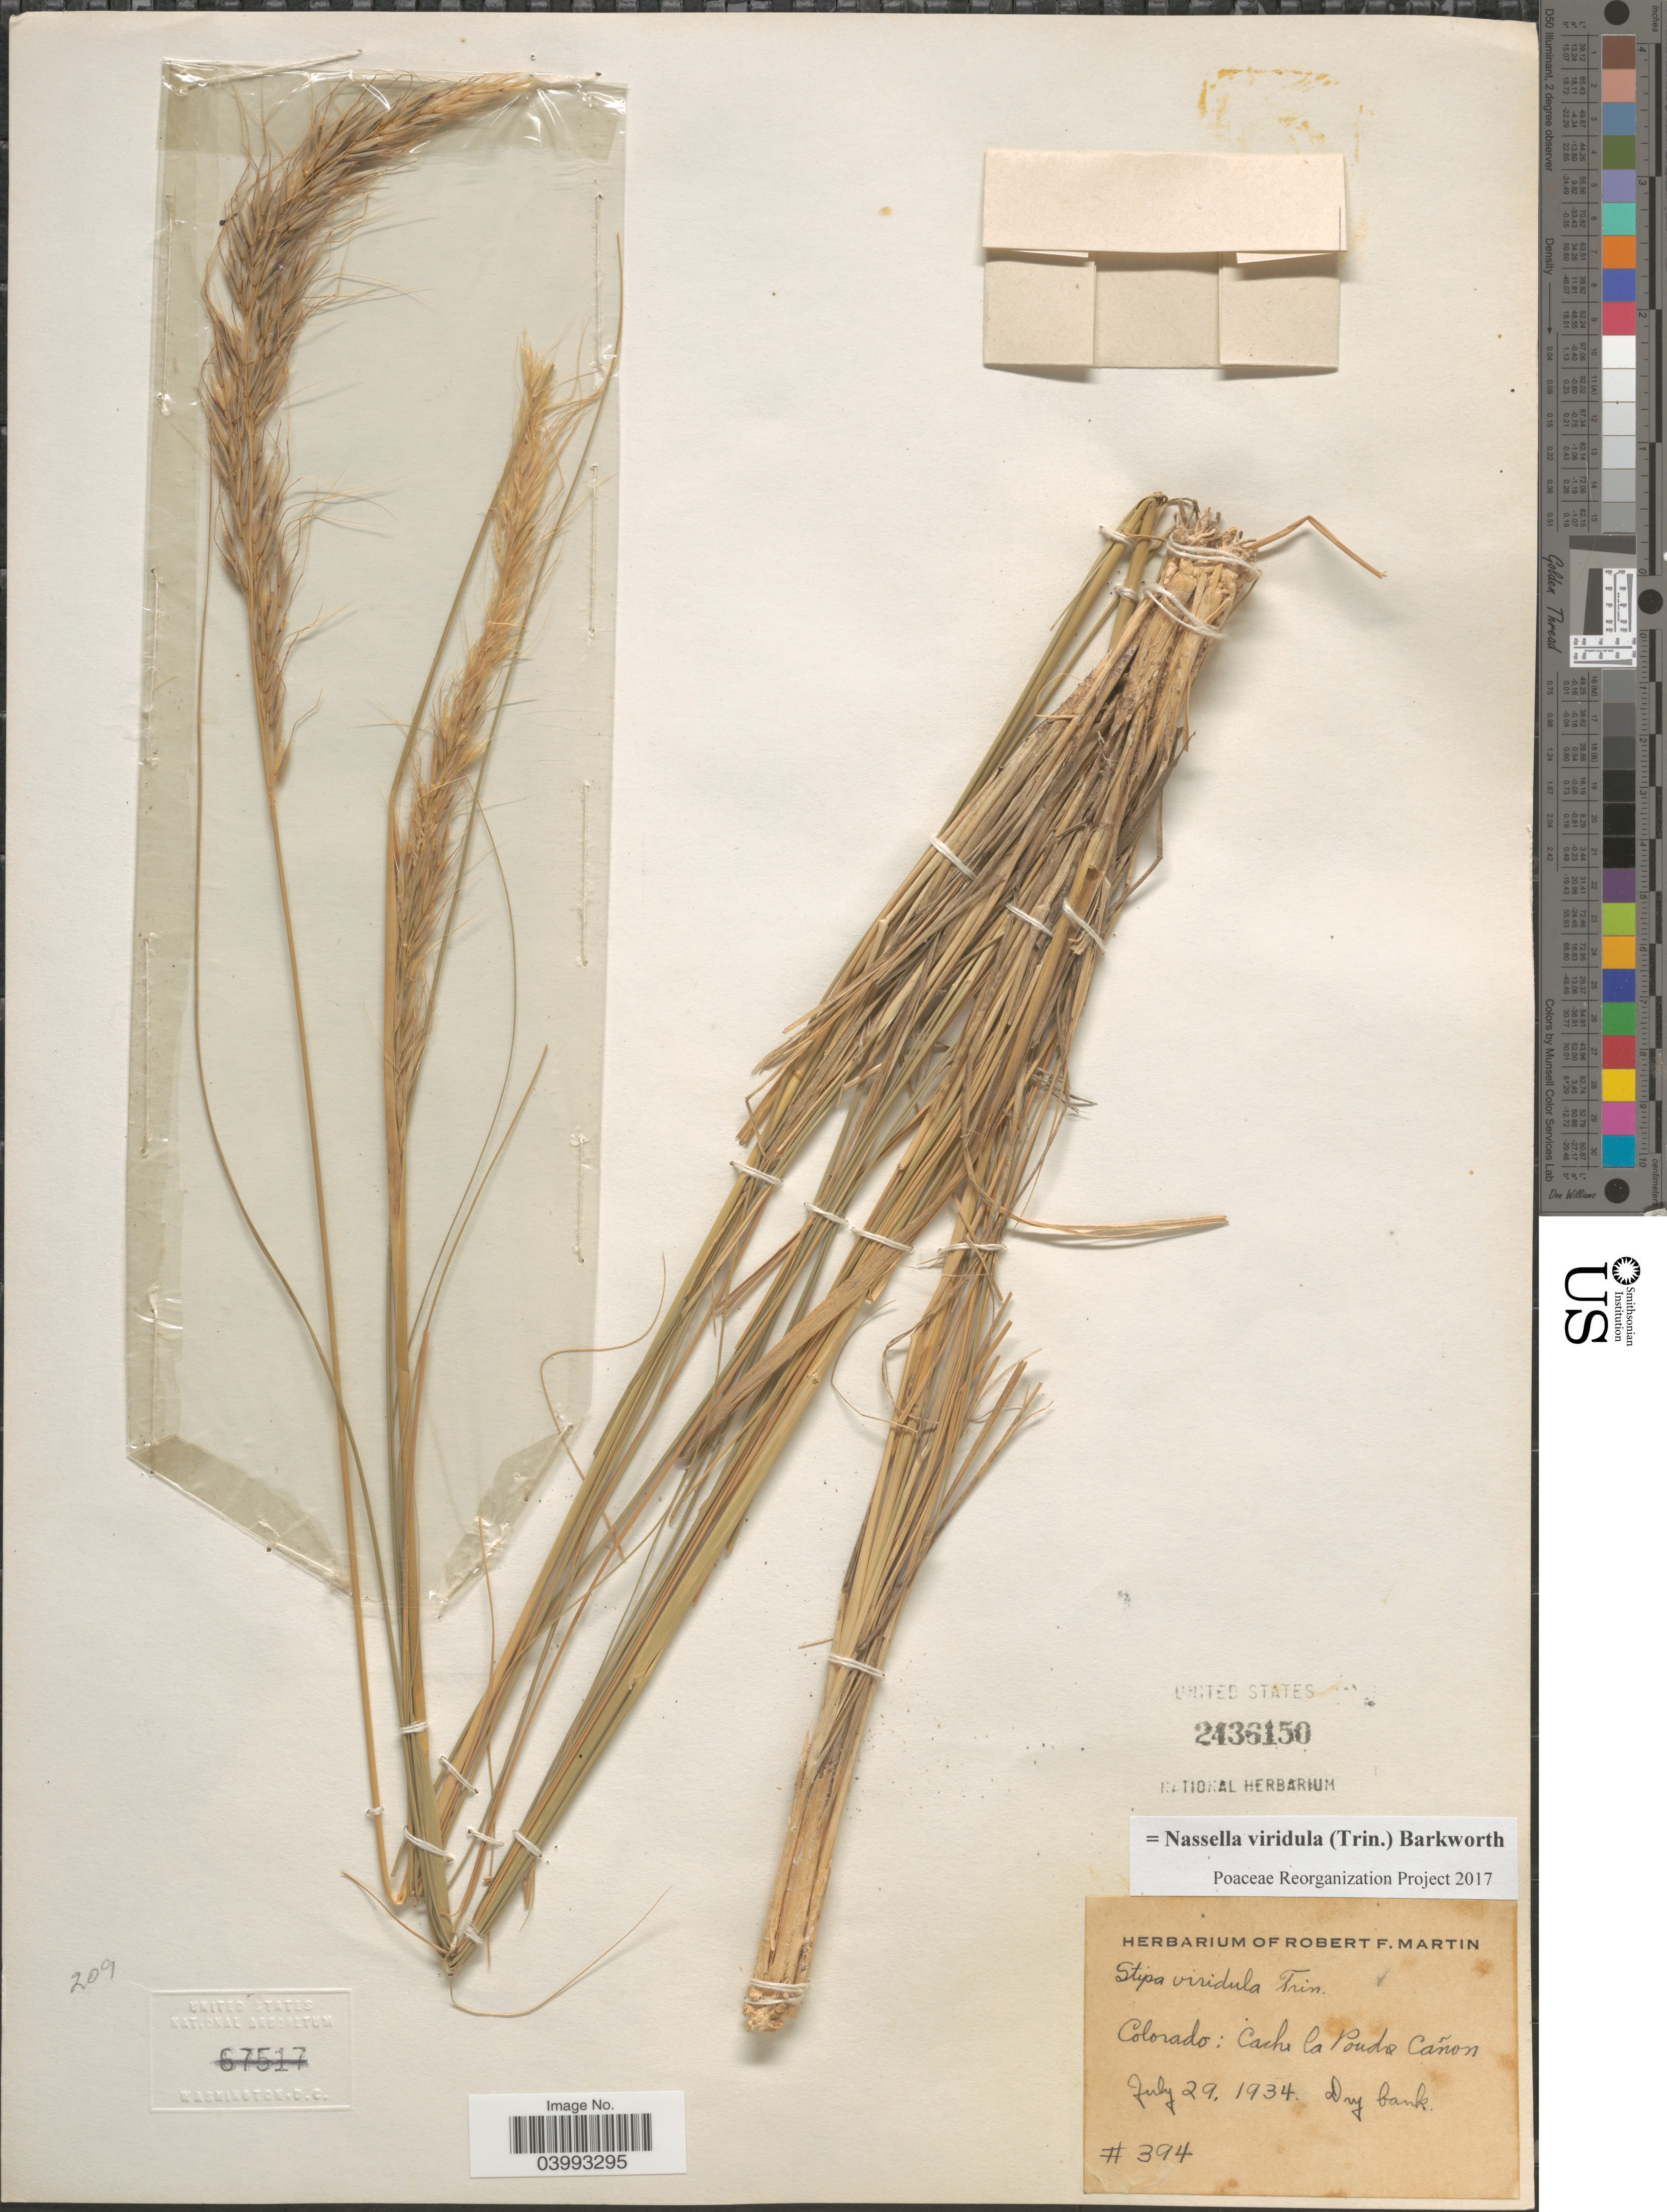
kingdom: Plantae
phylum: Tracheophyta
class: Liliopsida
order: Poales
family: Poaceae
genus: Nassella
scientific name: Nassella viridula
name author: (Trin.) Barkworth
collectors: Ex herb. Robert F. Martin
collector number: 394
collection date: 1934-07-29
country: United States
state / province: Colorado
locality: Cache Co Poudre Cañon.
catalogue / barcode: US 2436150